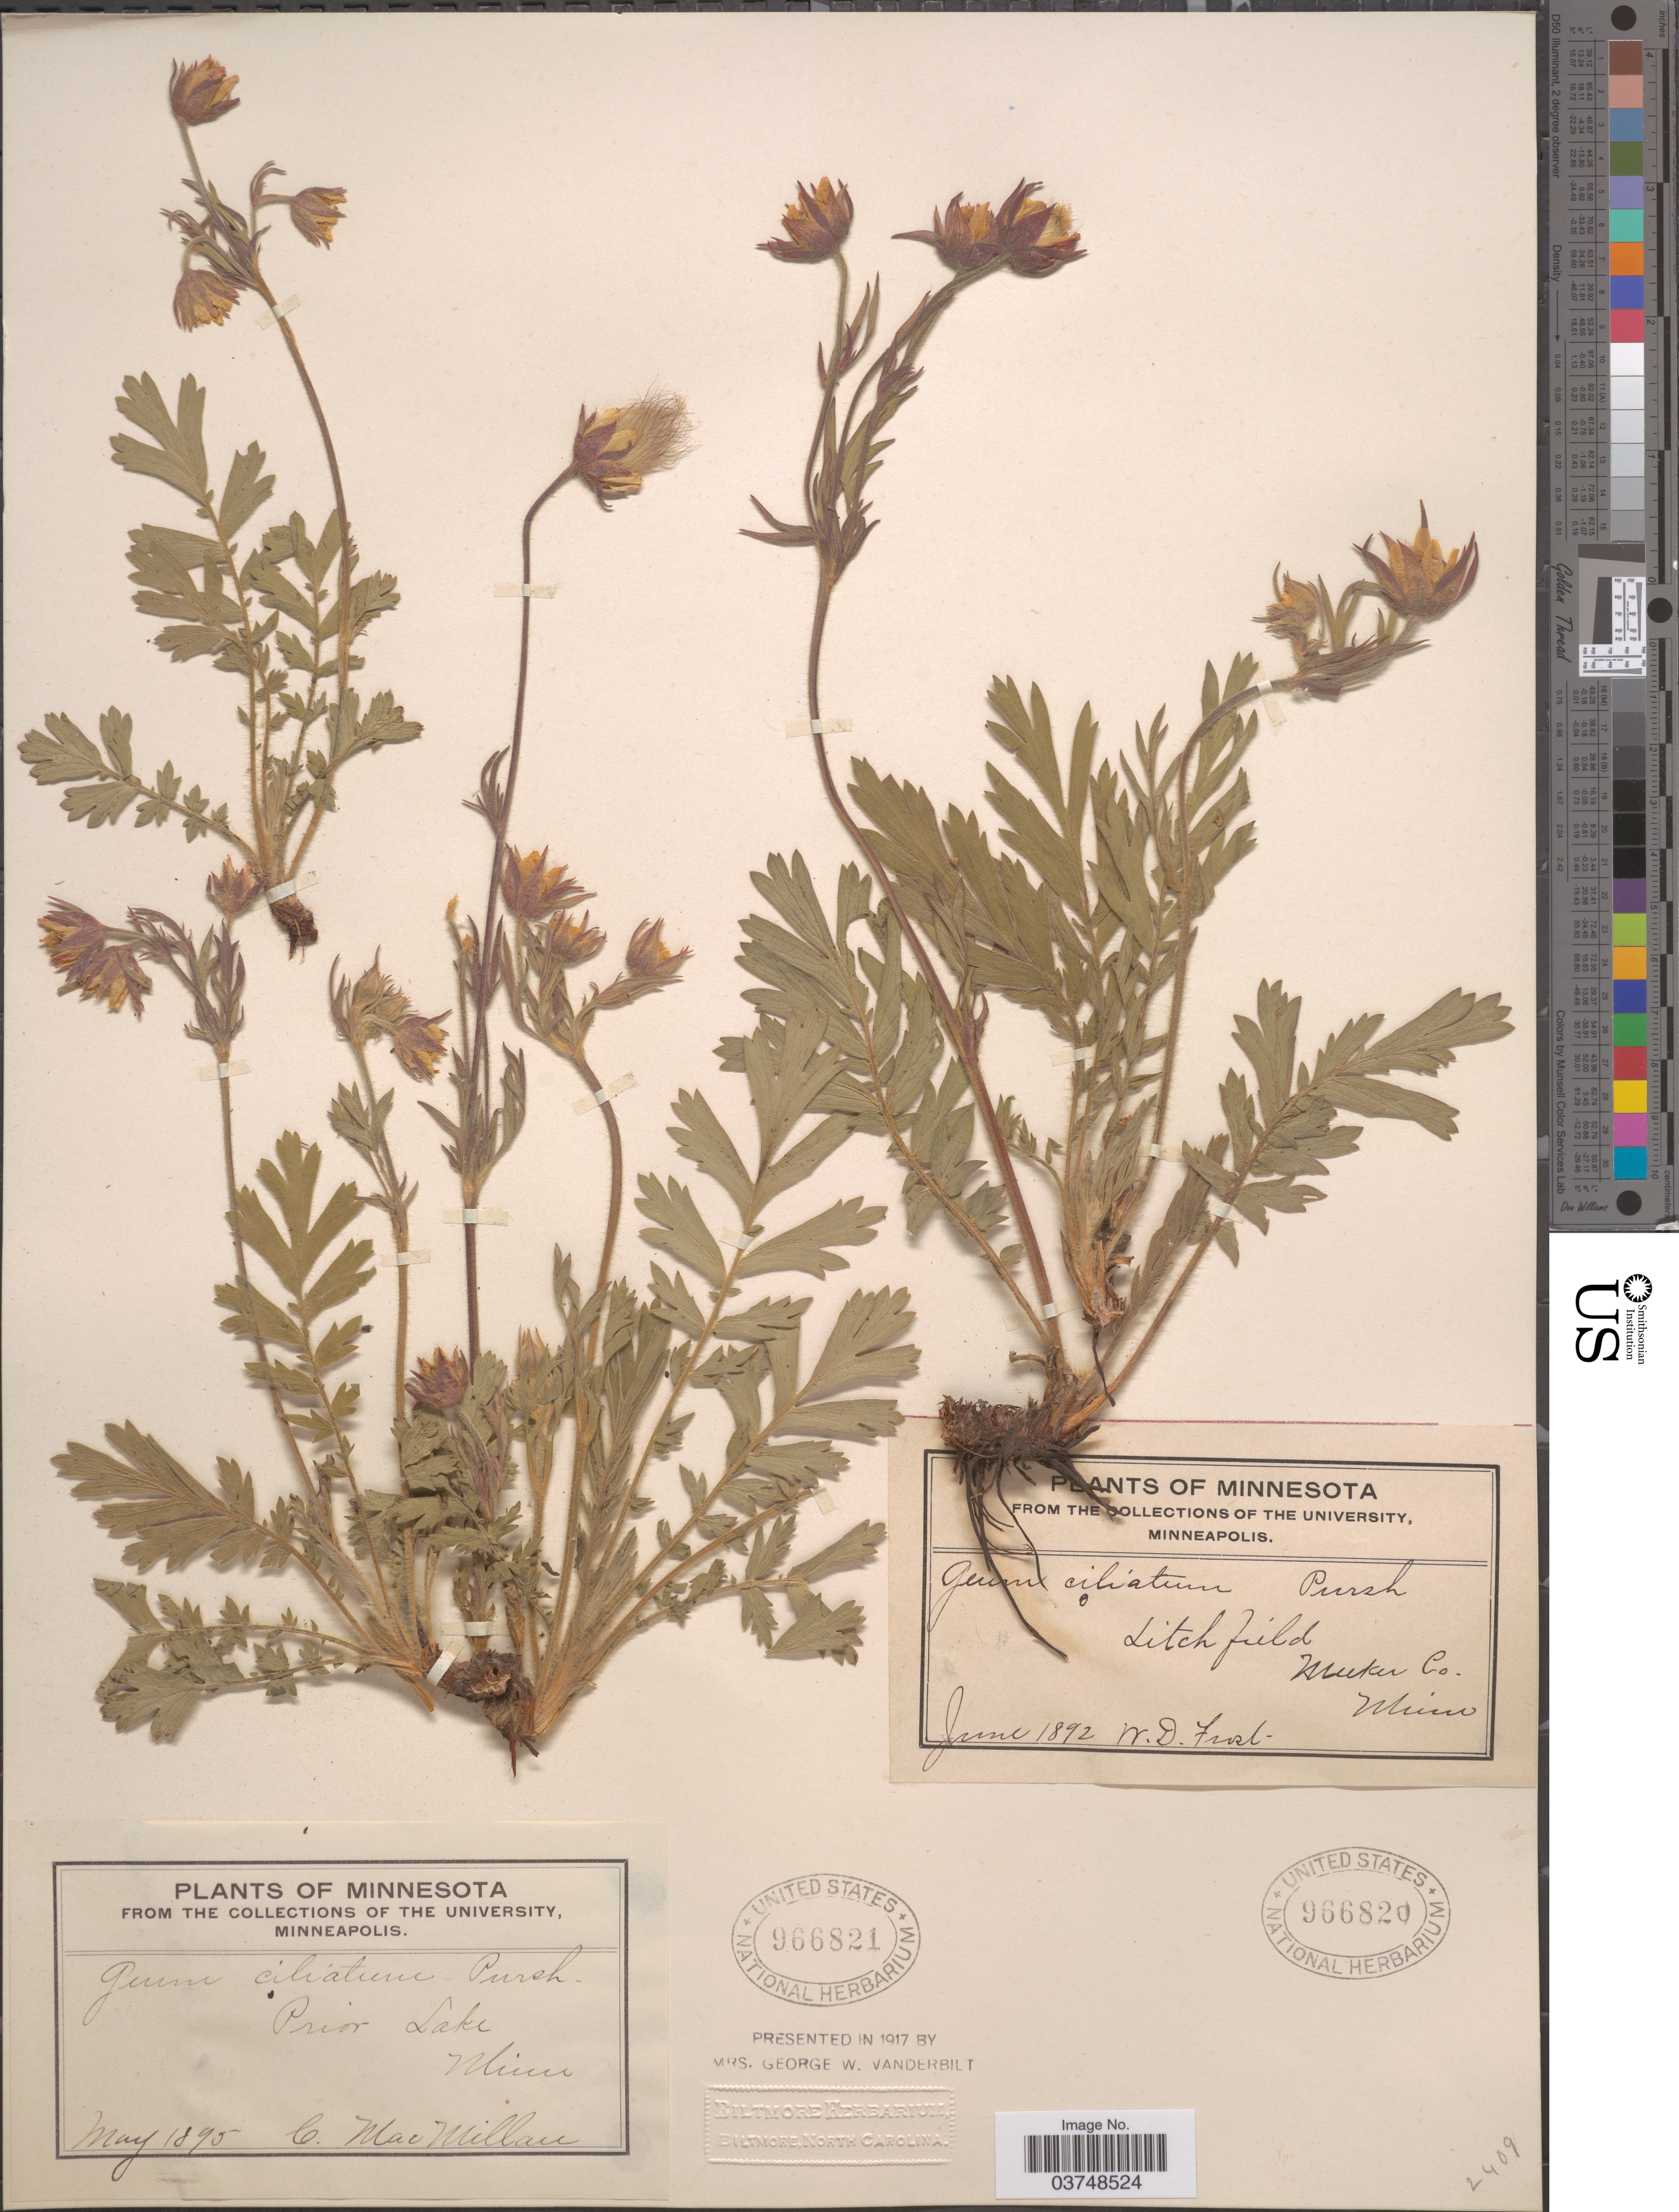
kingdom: Plantae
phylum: Tracheophyta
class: Magnoliopsida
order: Rosales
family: Rosaceae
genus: Geum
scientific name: Geum triflorum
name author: Pursh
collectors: C. MacMillan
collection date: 1895-05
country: United States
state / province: Minnesota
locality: Prior Lake.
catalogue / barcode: US 966821-2